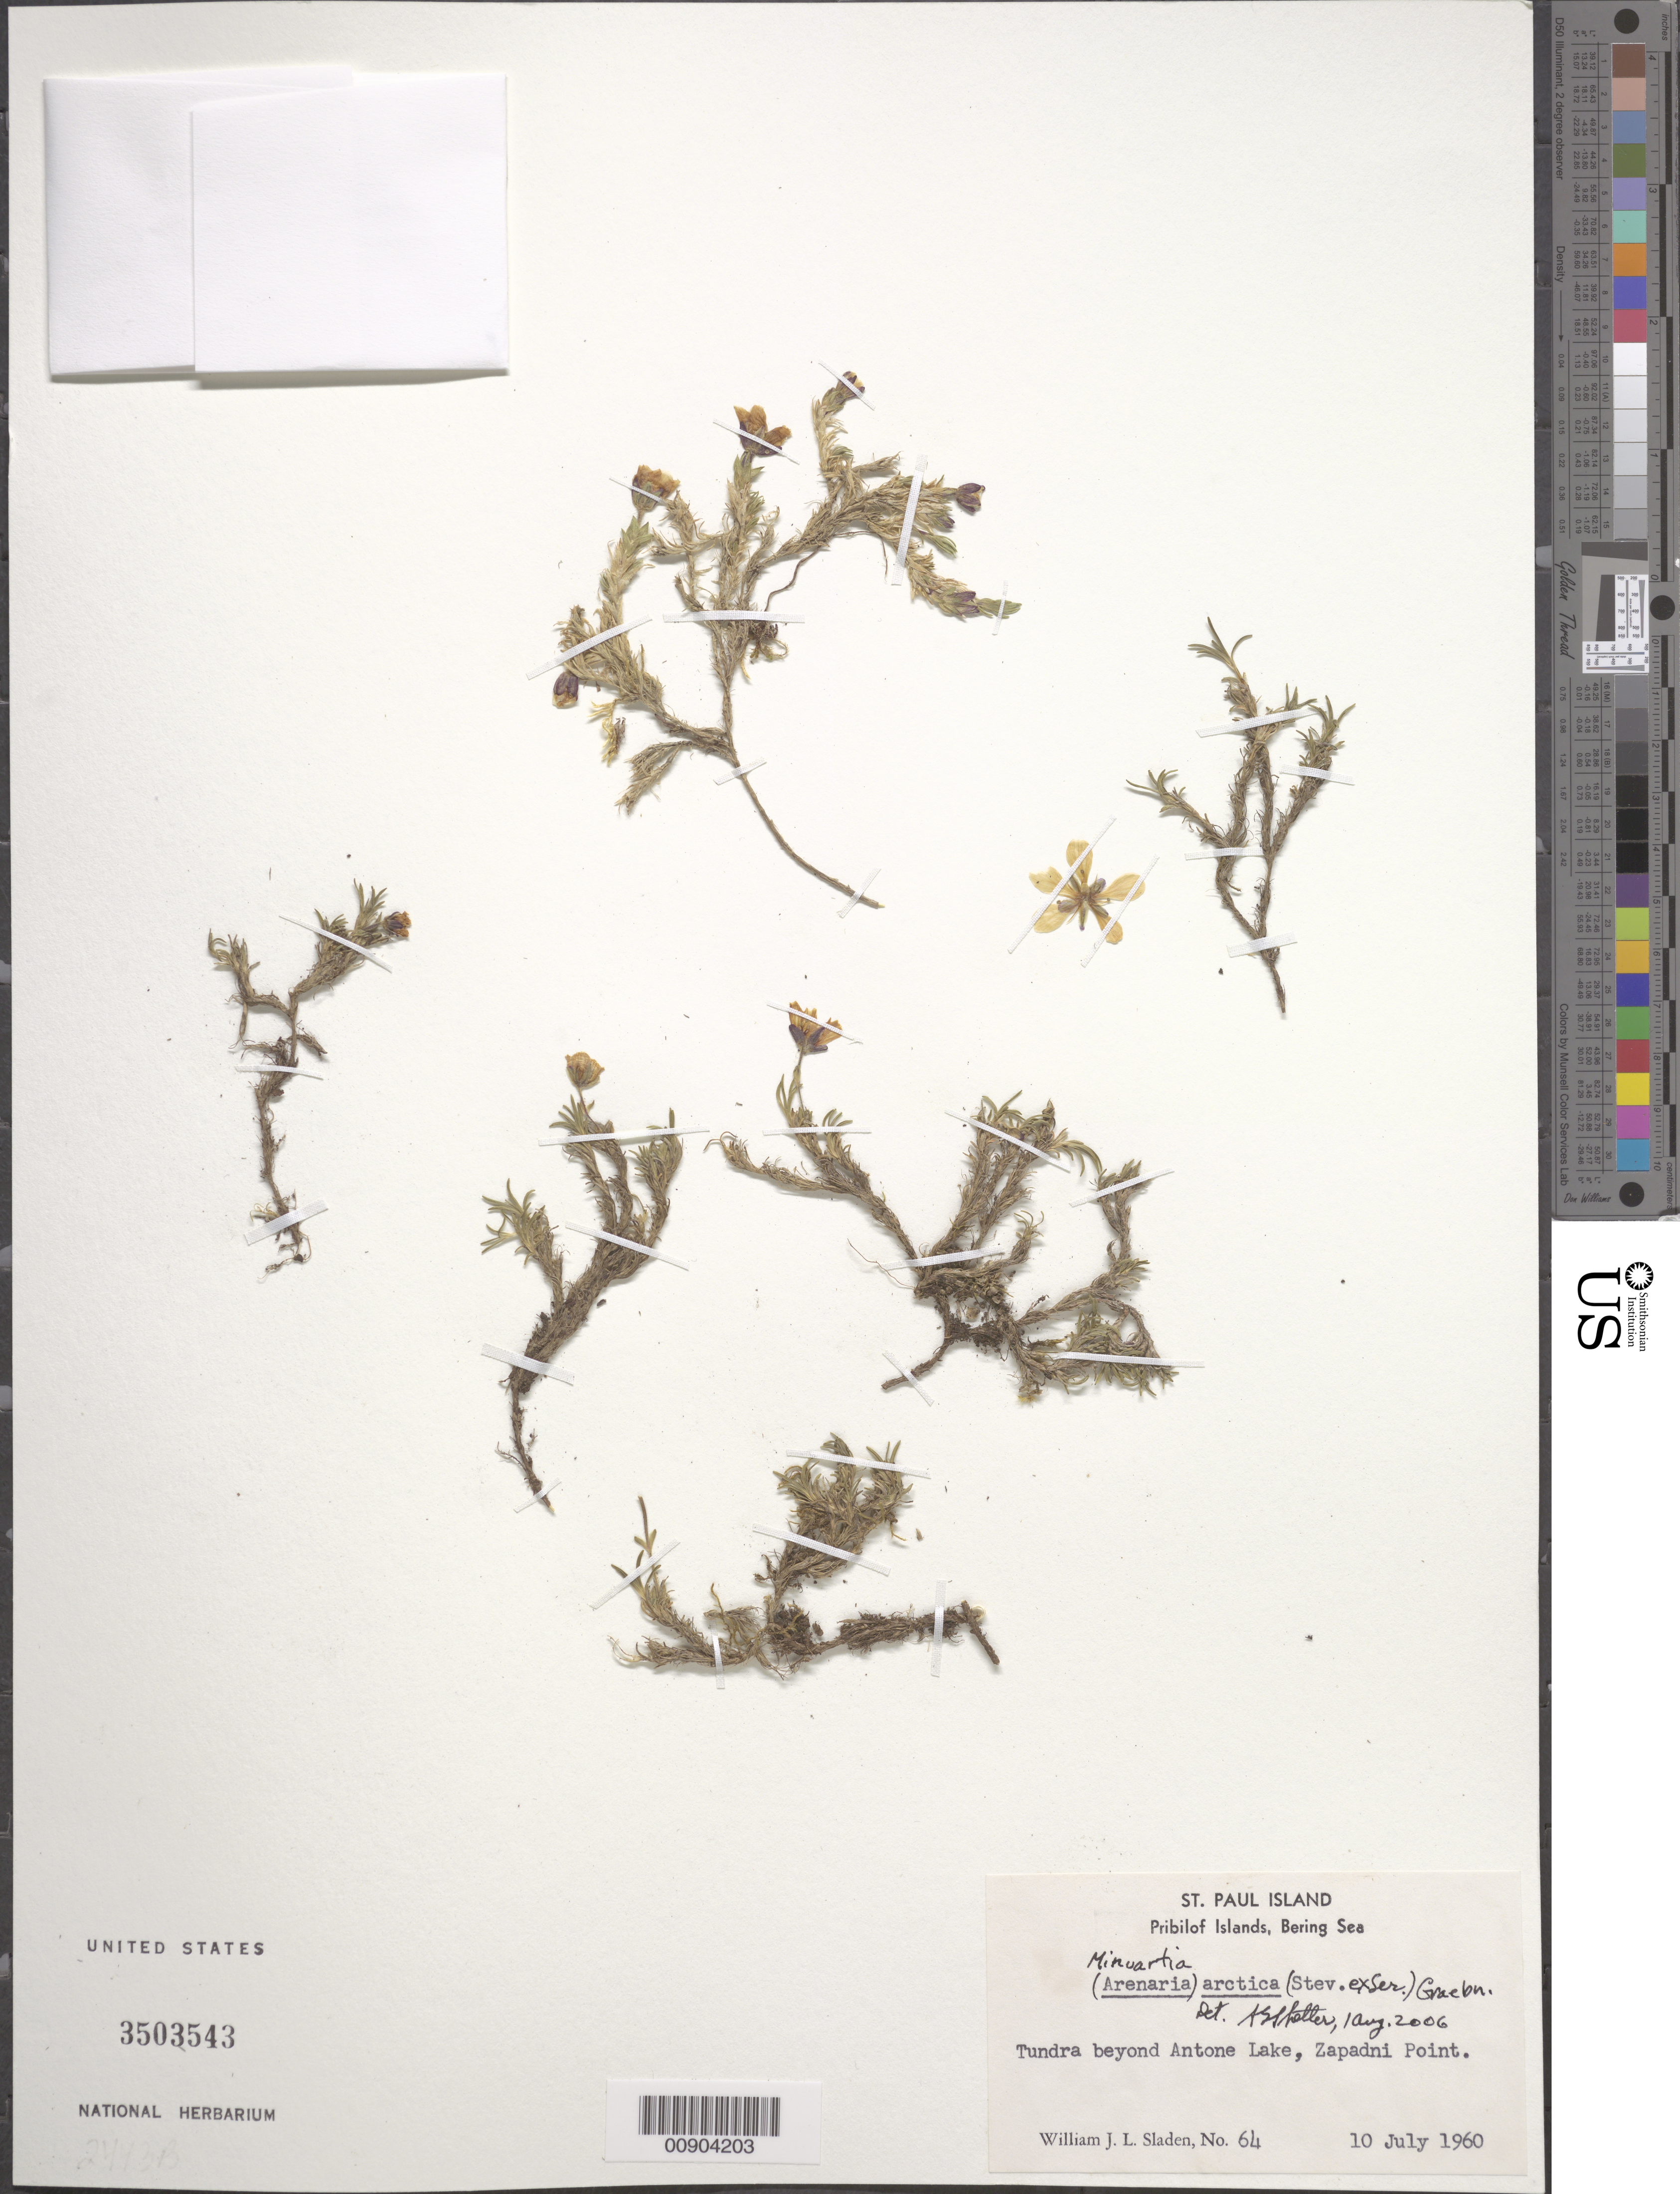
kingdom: Plantae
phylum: Tracheophyta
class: Magnoliopsida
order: Caryophyllales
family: Caryophyllaceae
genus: Cherleria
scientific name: Cherleria arctica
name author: (Steven ex Ser.) A.J. Moore & Dillenb.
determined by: Strong, M. T., (US), Smithsonian Institution - National Museum of Natural History (UNITED STATES)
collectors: W. Sladen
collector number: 64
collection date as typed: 10 Jul 1960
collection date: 1960-07-10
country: United States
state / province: Alaska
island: St. Paul Island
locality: Tundra beyond Antone Lake, Zapadni Point., Bering Sea, Pribilof Islands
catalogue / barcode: US 3503543